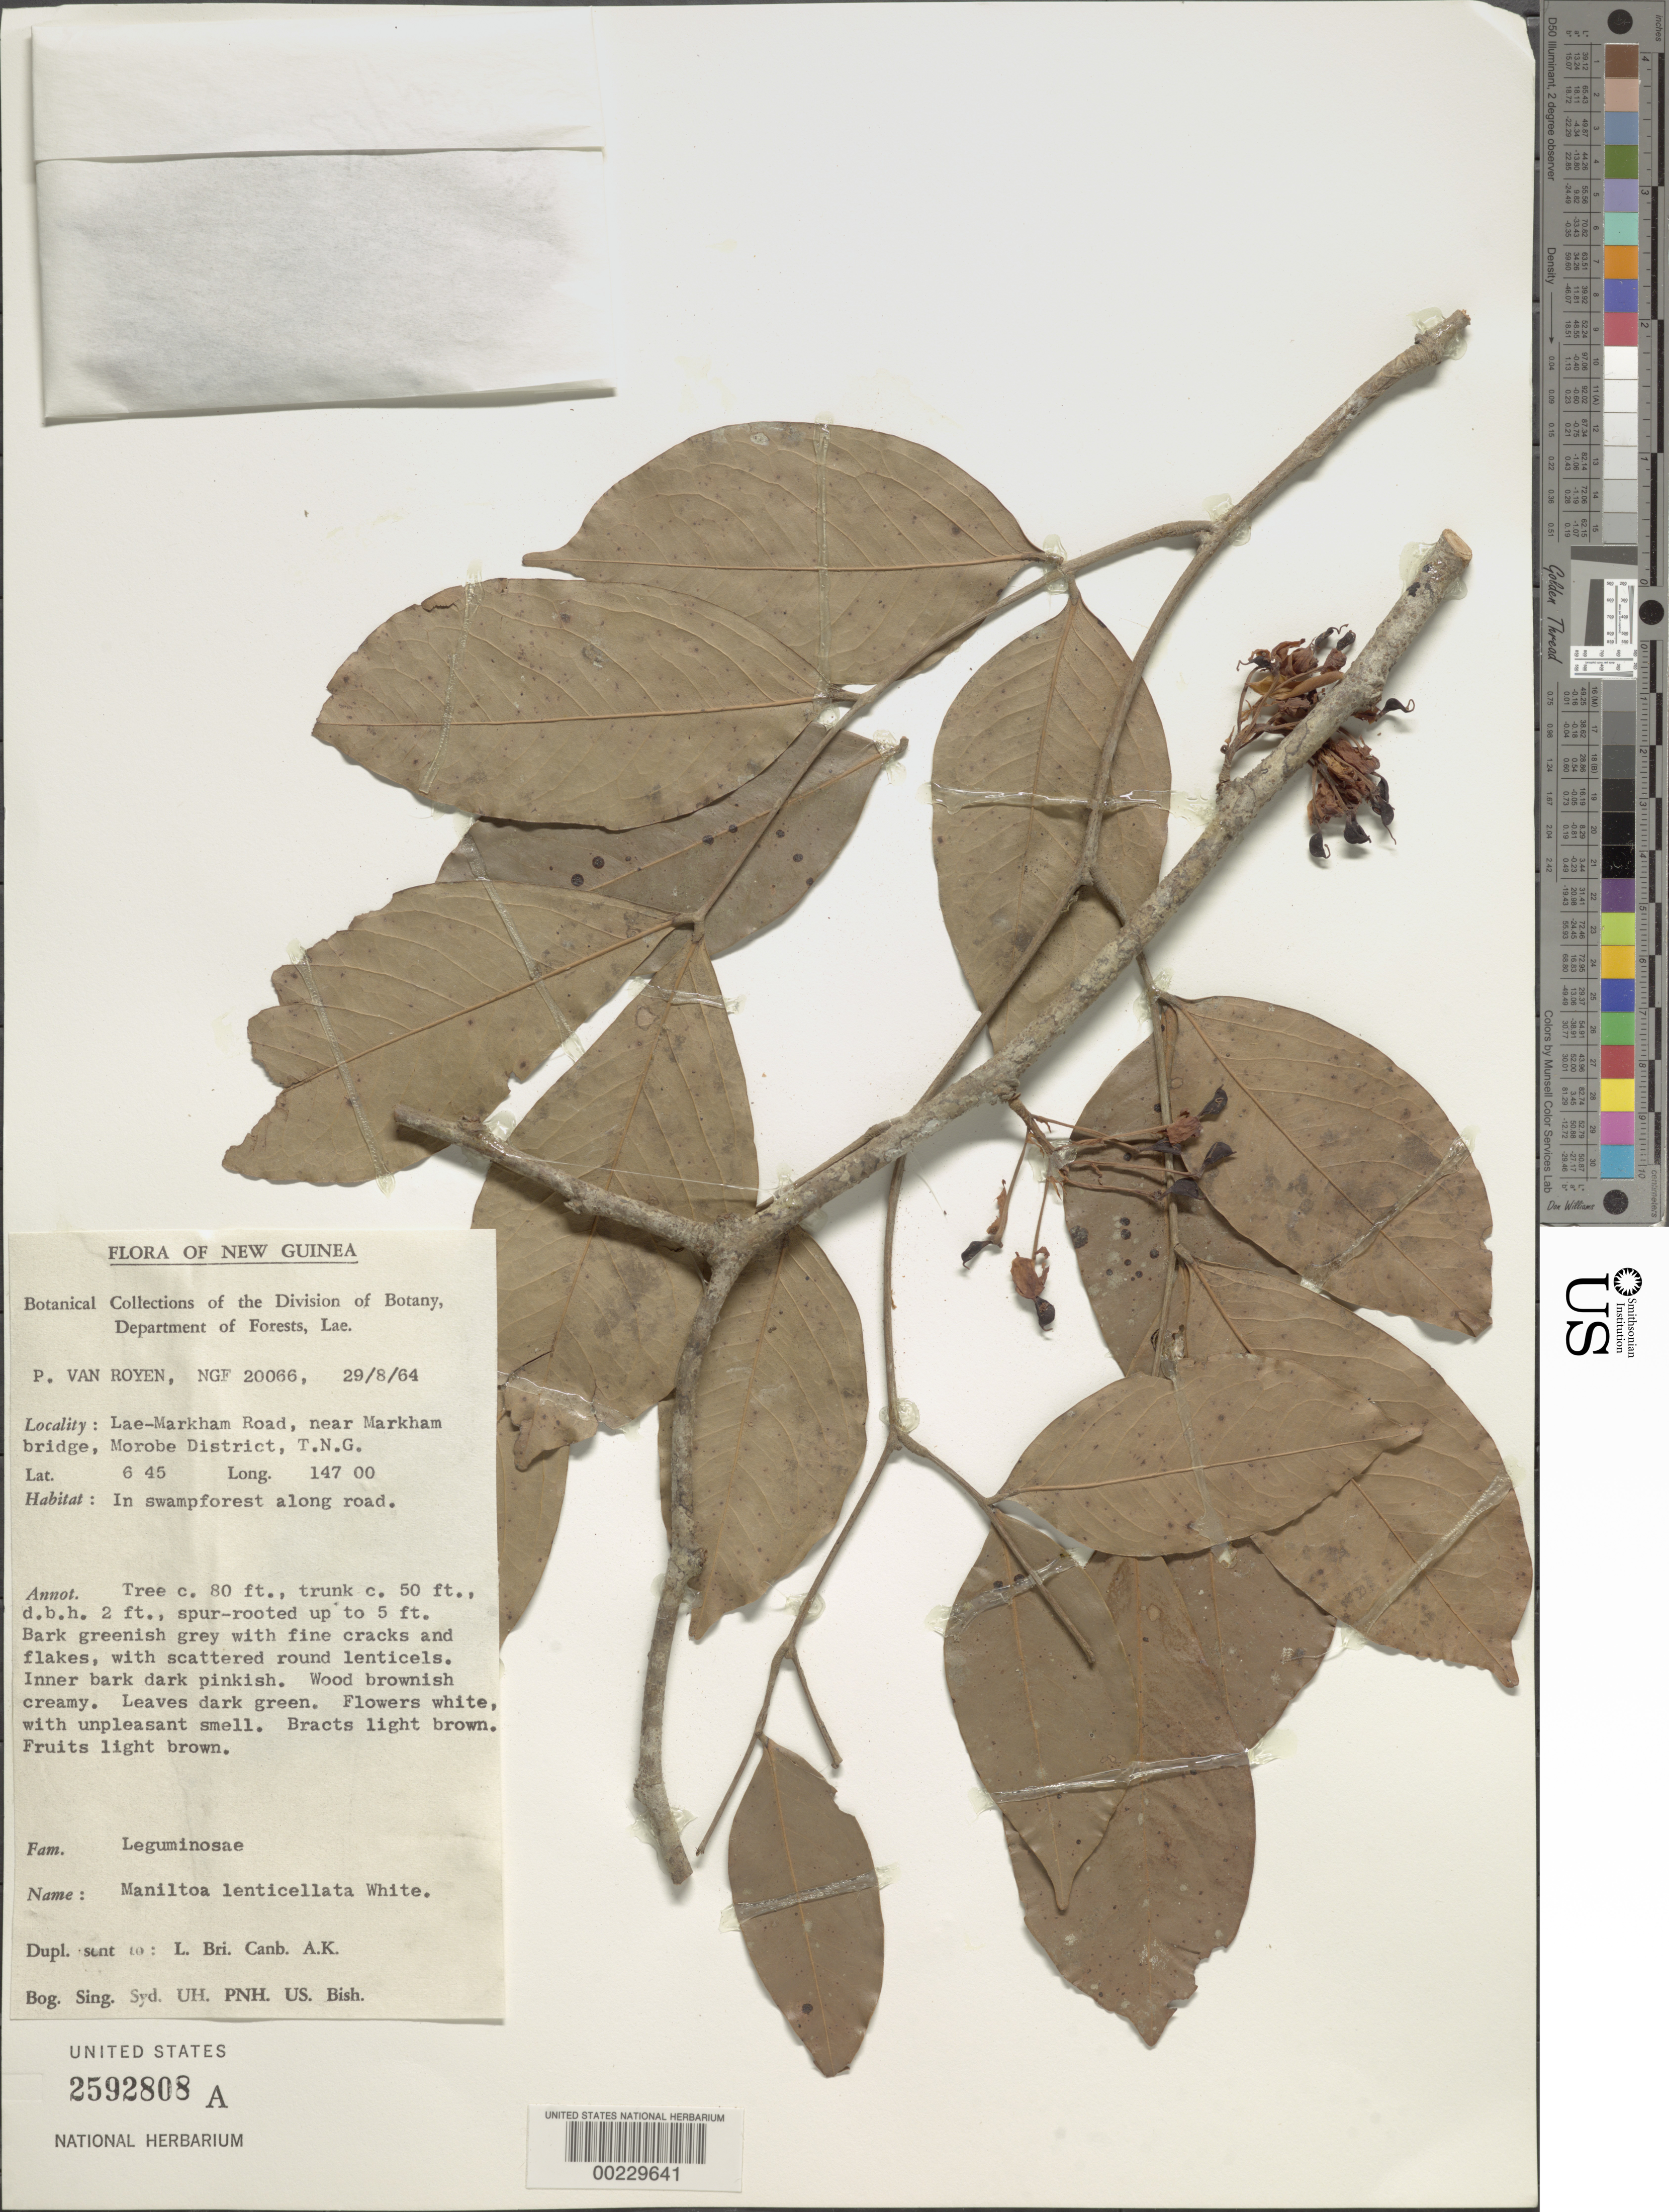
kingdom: Plantae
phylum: Tracheophyta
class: Magnoliopsida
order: Fabales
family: Fabaceae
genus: Maniltoa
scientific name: Maniltoa lenticellata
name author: C.T. White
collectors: P. van Royen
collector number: Ngf 20066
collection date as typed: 29 Aug 1964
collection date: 1964-08-29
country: Papua New Guinea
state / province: Morobe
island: New Guinea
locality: Lae-markham road, near markham bridge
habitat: In swampforest along road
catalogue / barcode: US 2592808A